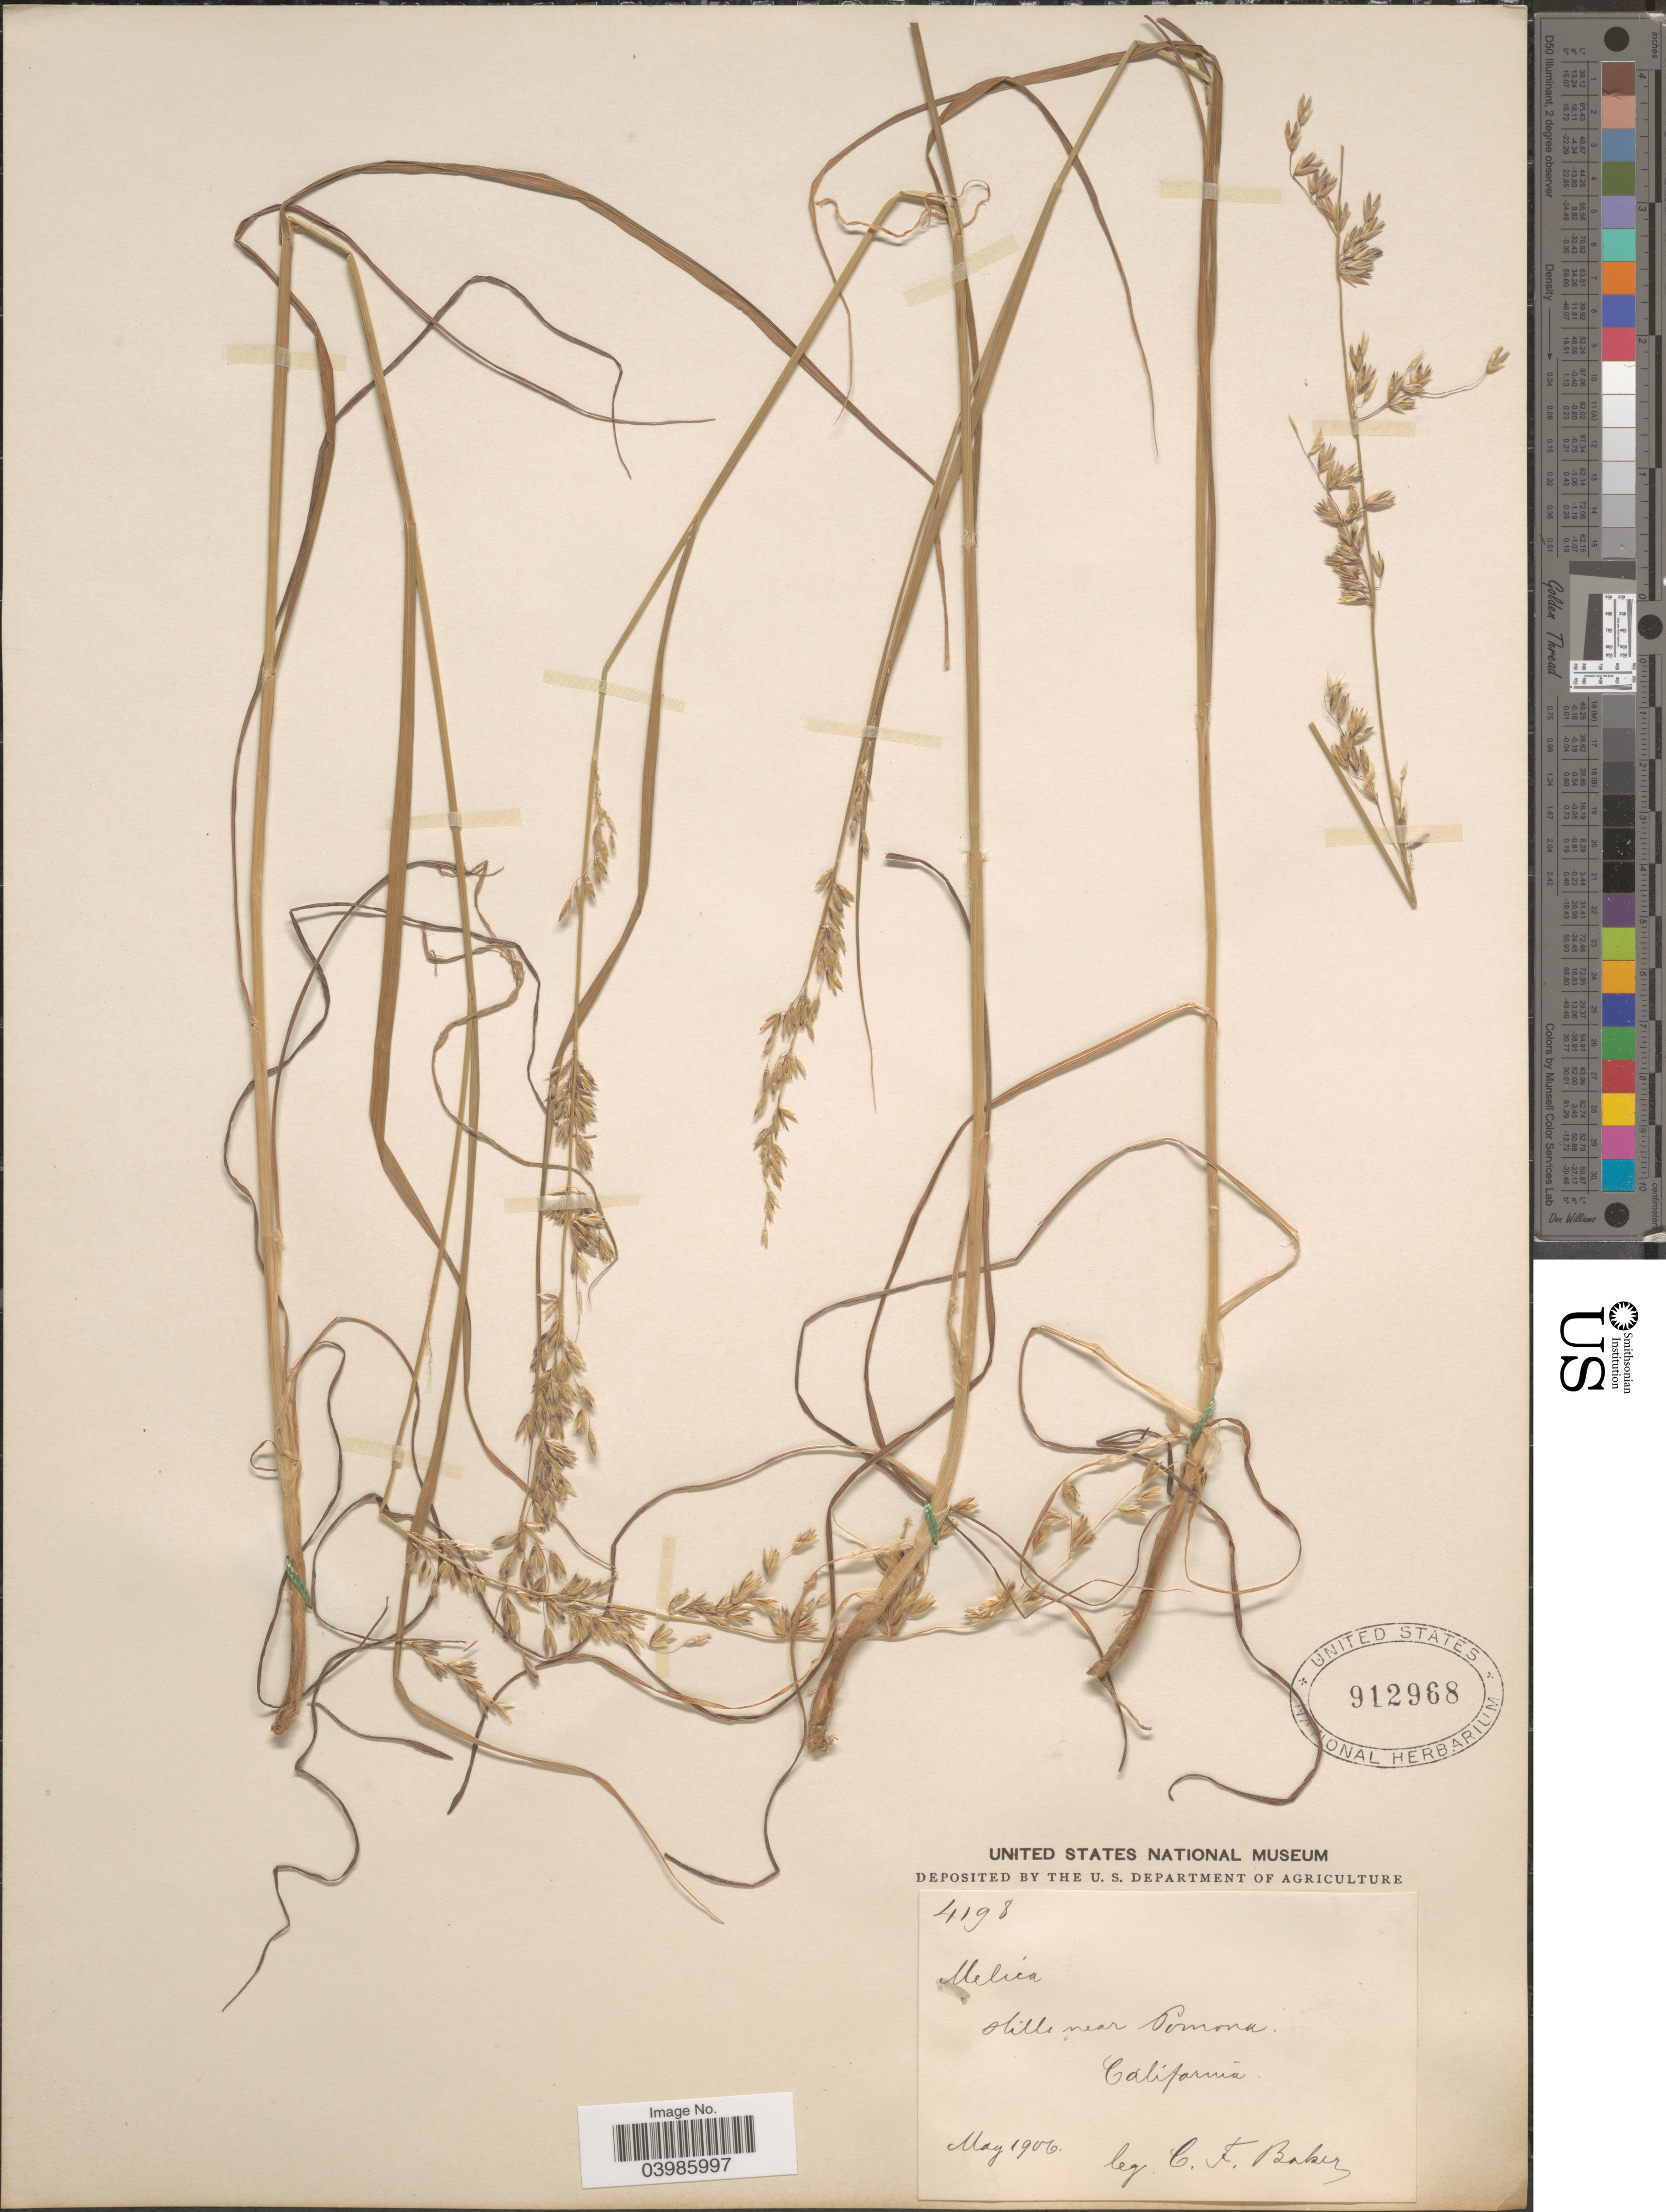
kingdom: Plantae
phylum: Tracheophyta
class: Liliopsida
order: Poales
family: Poaceae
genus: Melica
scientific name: Melica imperfecta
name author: Trin.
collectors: C. F. Baker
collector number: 4198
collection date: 1906-05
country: United States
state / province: California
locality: Hills near Pomona.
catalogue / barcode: US 912968